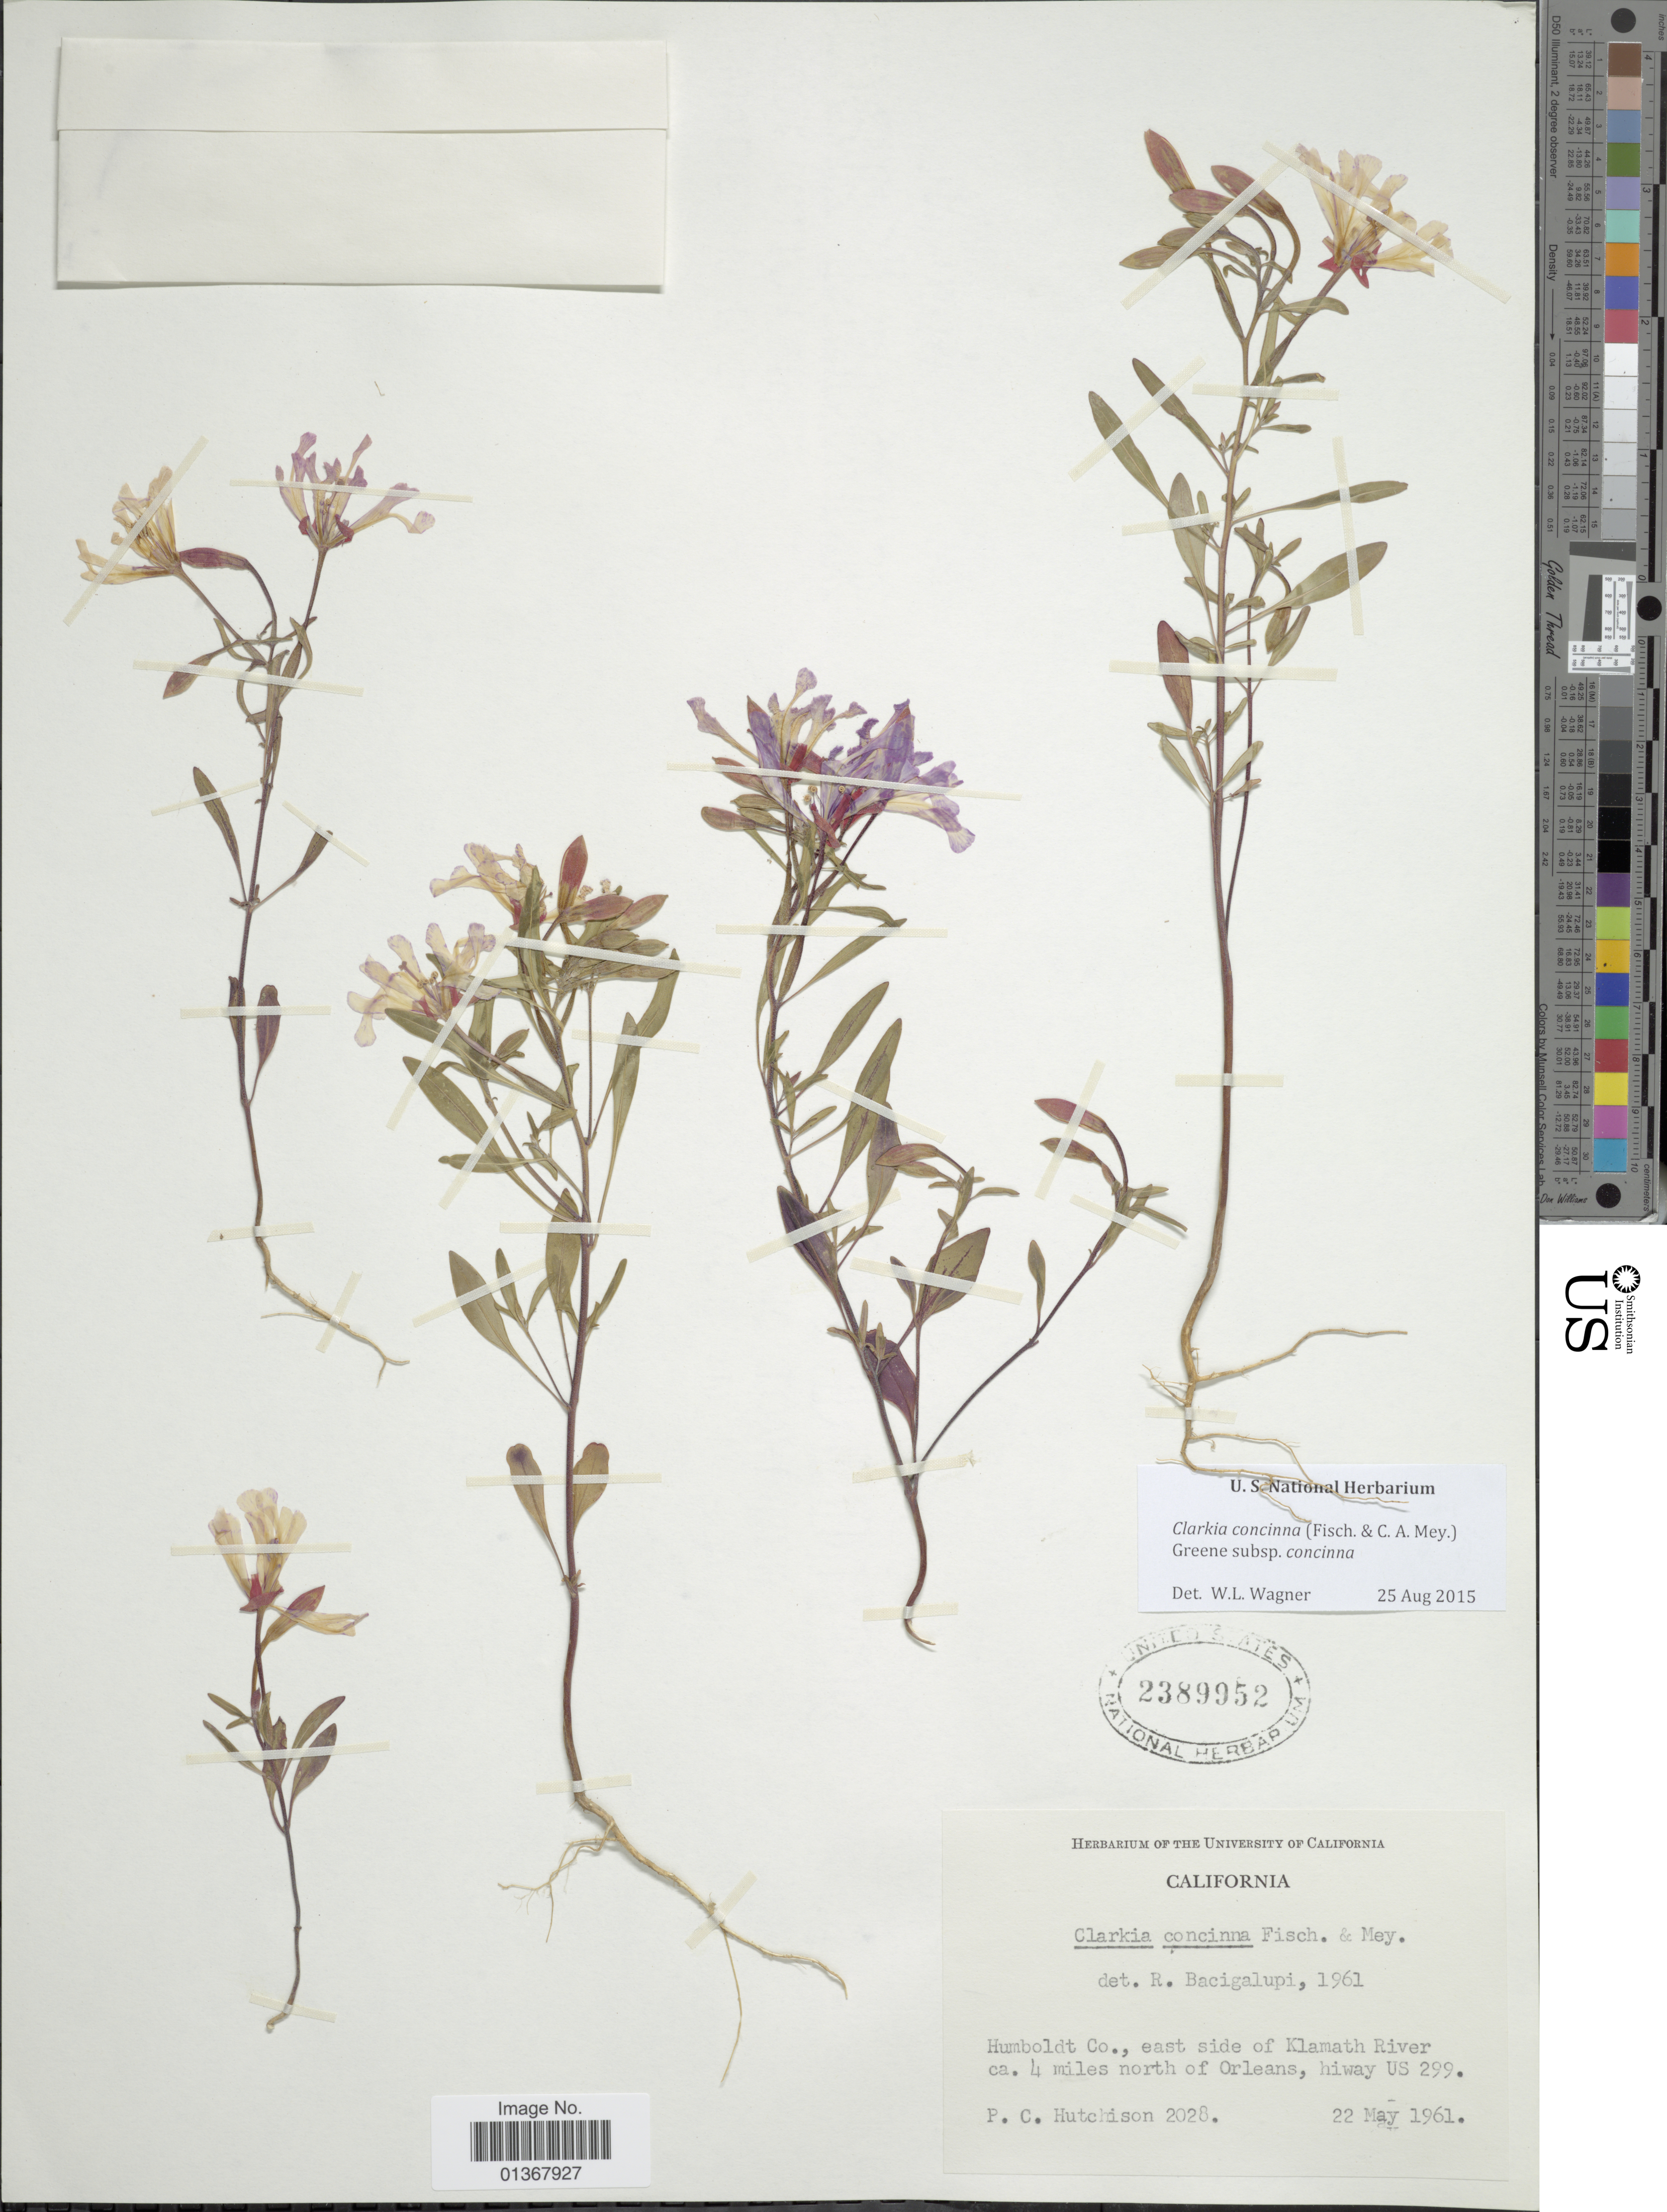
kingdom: Plantae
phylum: Tracheophyta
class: Magnoliopsida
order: Myrtales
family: Onagraceae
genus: Clarkia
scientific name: Clarkia concinna subsp. concinna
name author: (Fisch. & C.A. Mey.) Greene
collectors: P. C. Hutchison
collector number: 2028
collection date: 1961-05-22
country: United States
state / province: California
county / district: Humboldt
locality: Humboldt Co., east side of Klamath River ca. 4 miles north of Orleans, hiway US 299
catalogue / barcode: US 2389952